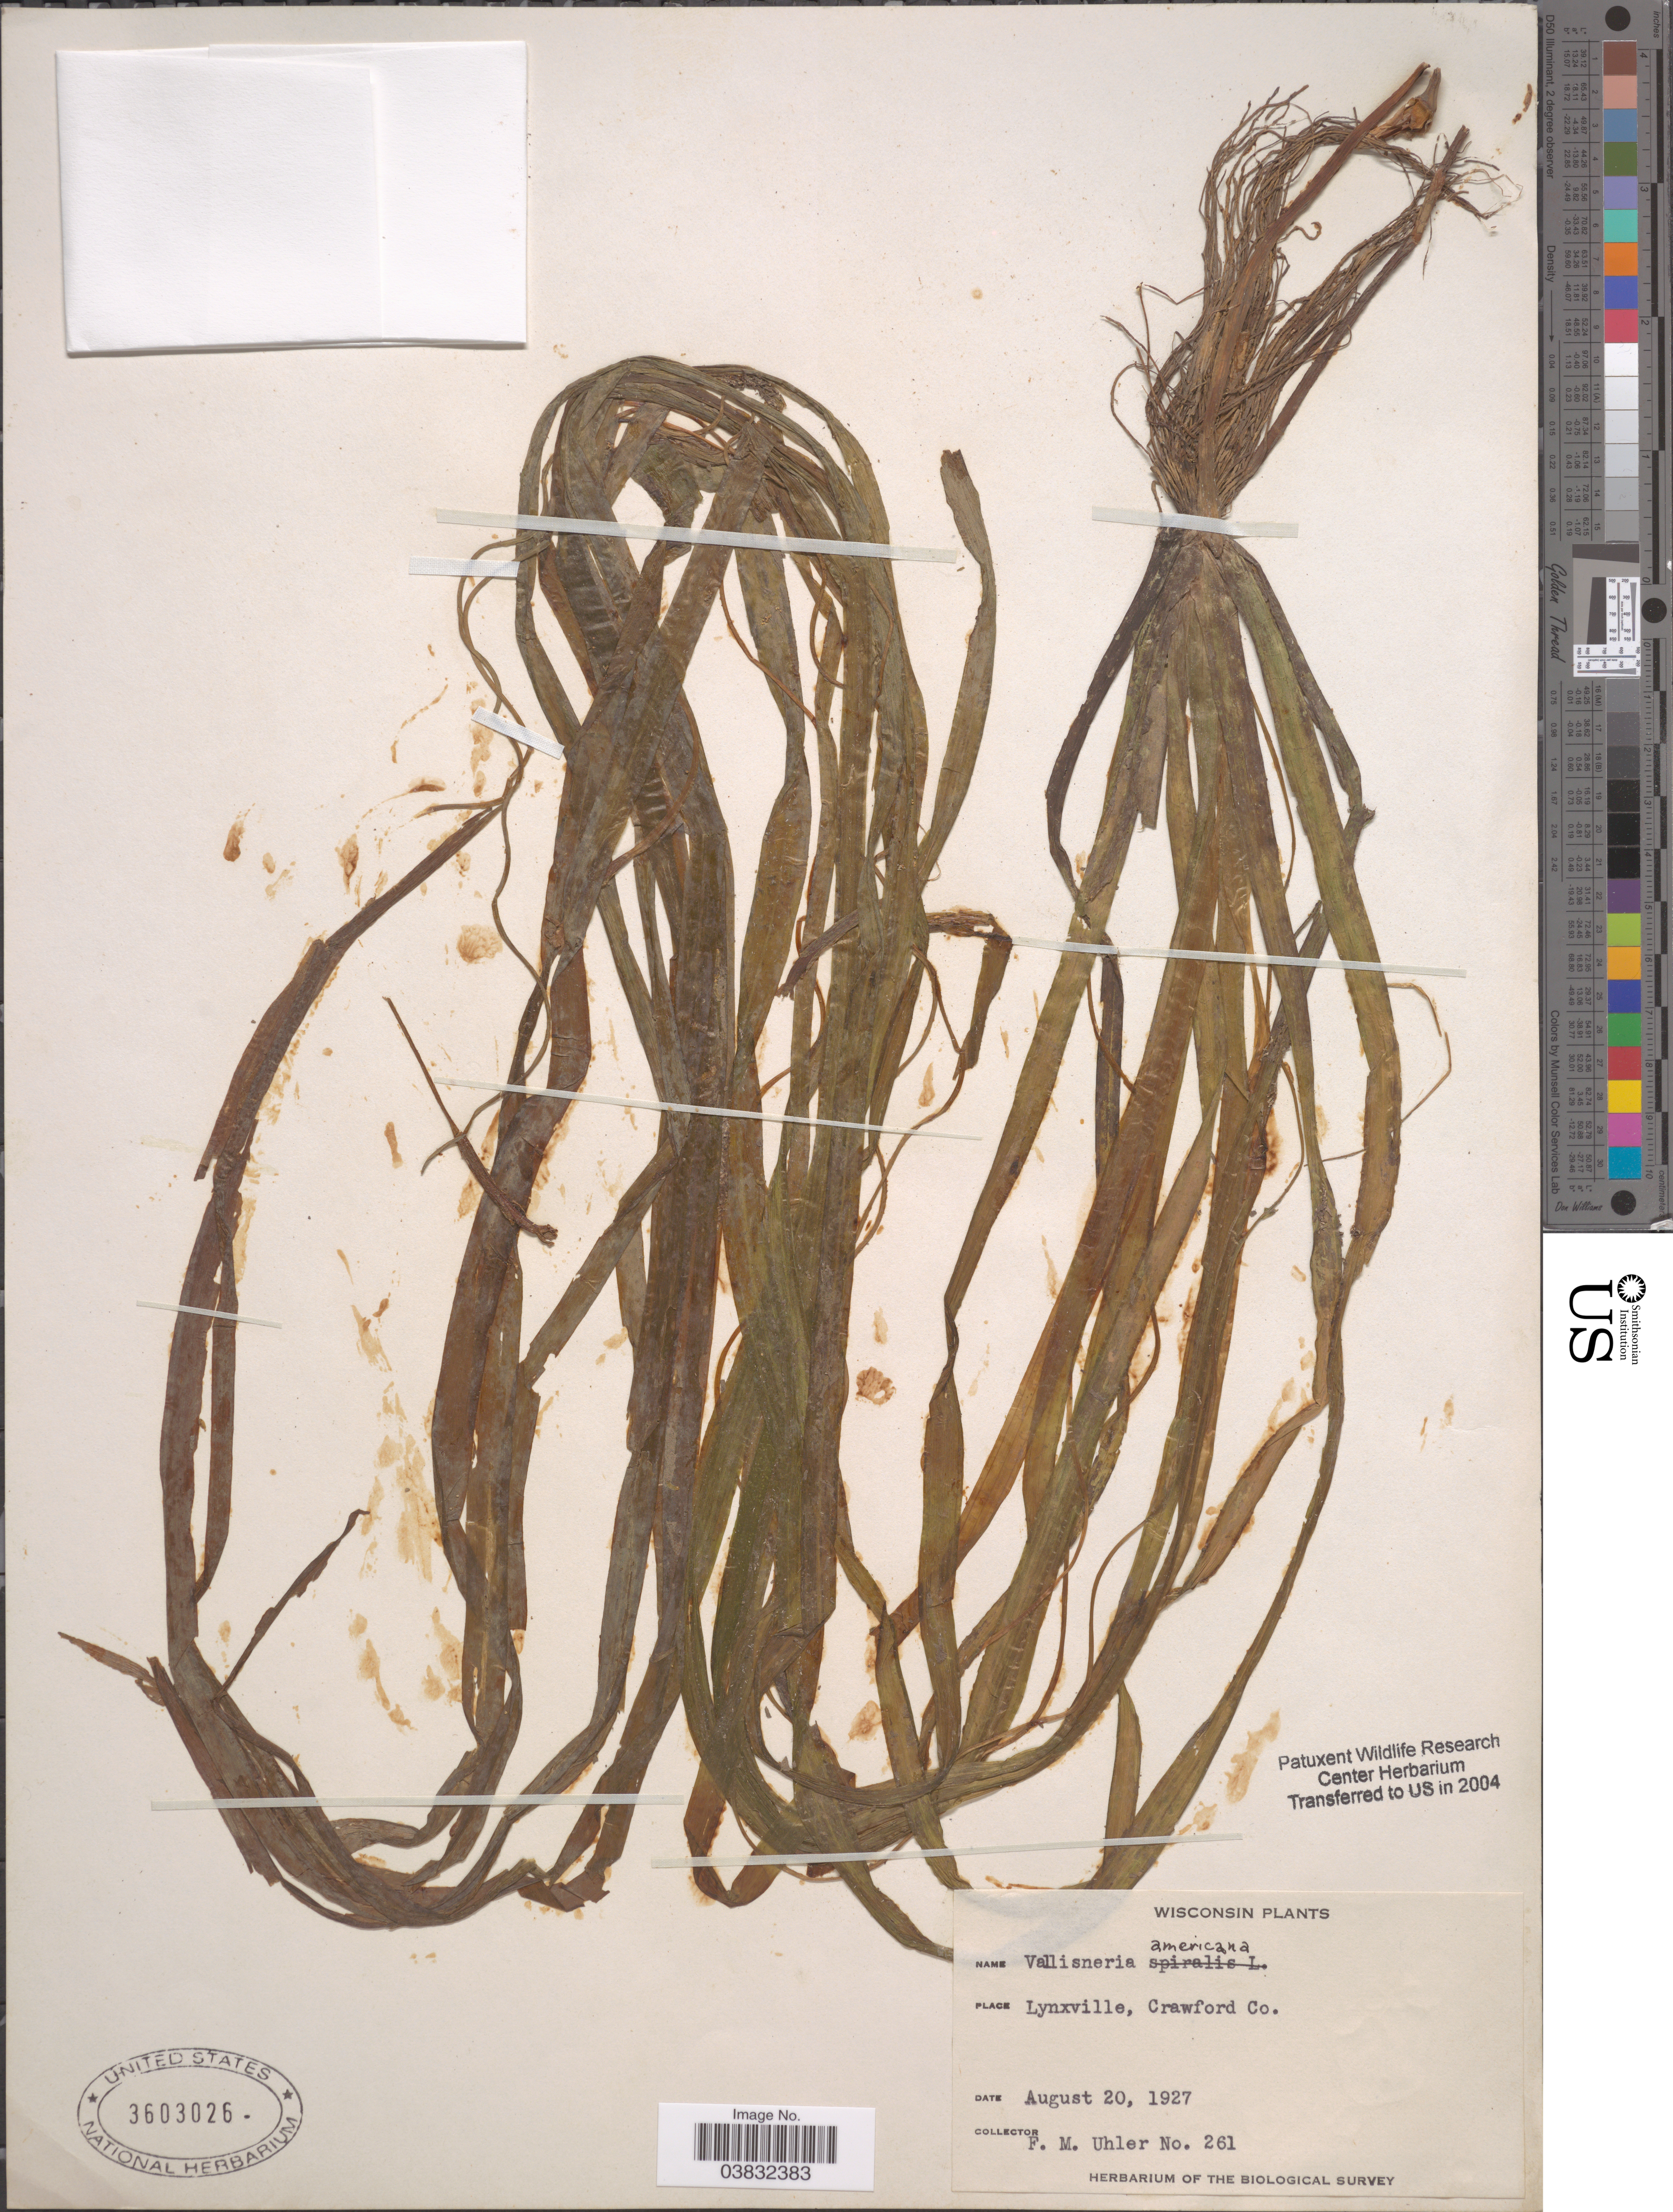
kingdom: Plantae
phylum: Tracheophyta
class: Liliopsida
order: Alismatales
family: Hydrocharitaceae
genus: Vallisneria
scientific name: Vallisneria americana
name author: Michx.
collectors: F. M. Uhler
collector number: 261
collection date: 1927-08-20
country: United States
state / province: Wisconsin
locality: Lynxville, Crawford Co.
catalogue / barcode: US 3603026